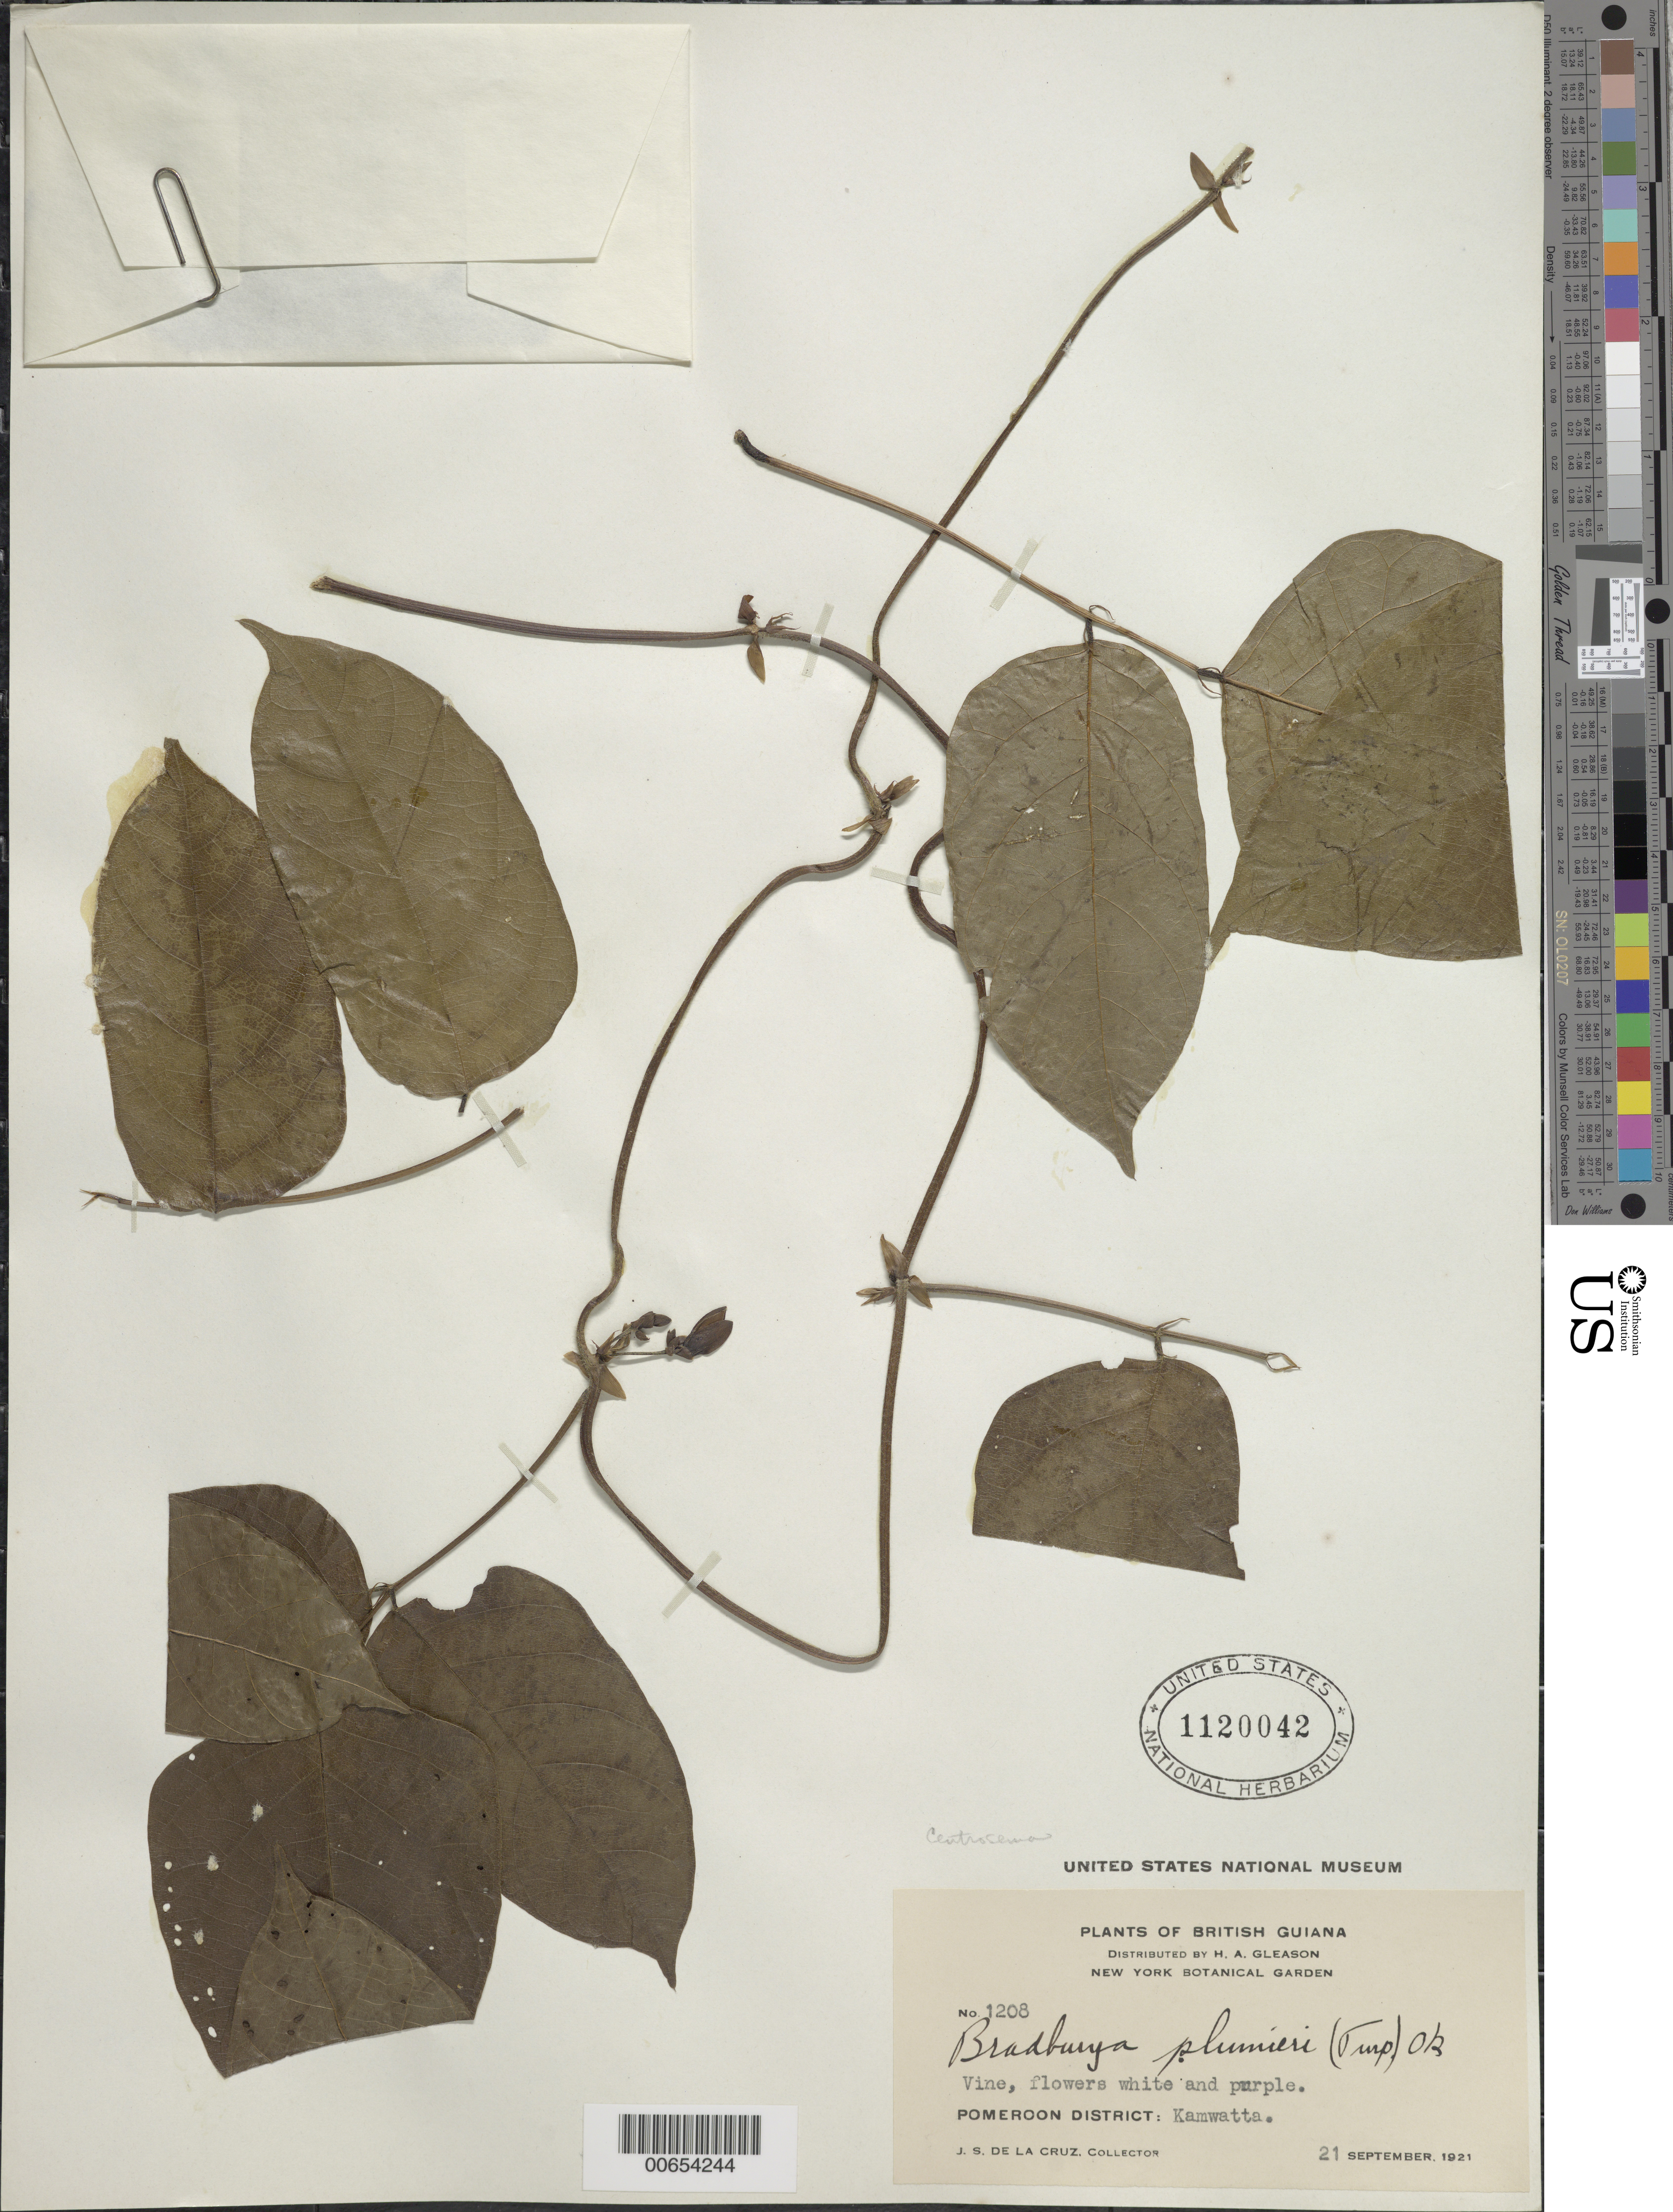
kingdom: Plantae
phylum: Tracheophyta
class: Magnoliopsida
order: Fabales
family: Fabaceae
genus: Centrosema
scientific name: Centrosema plumieri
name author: (Turpin ex Pers.) Benth.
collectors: J. S. de la Cruz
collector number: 1208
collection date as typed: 21-Sep-21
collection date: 1921-09-21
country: Guyana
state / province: Barima-Waini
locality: Kamwatta, Pomeroon Dist.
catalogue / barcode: US 1120042